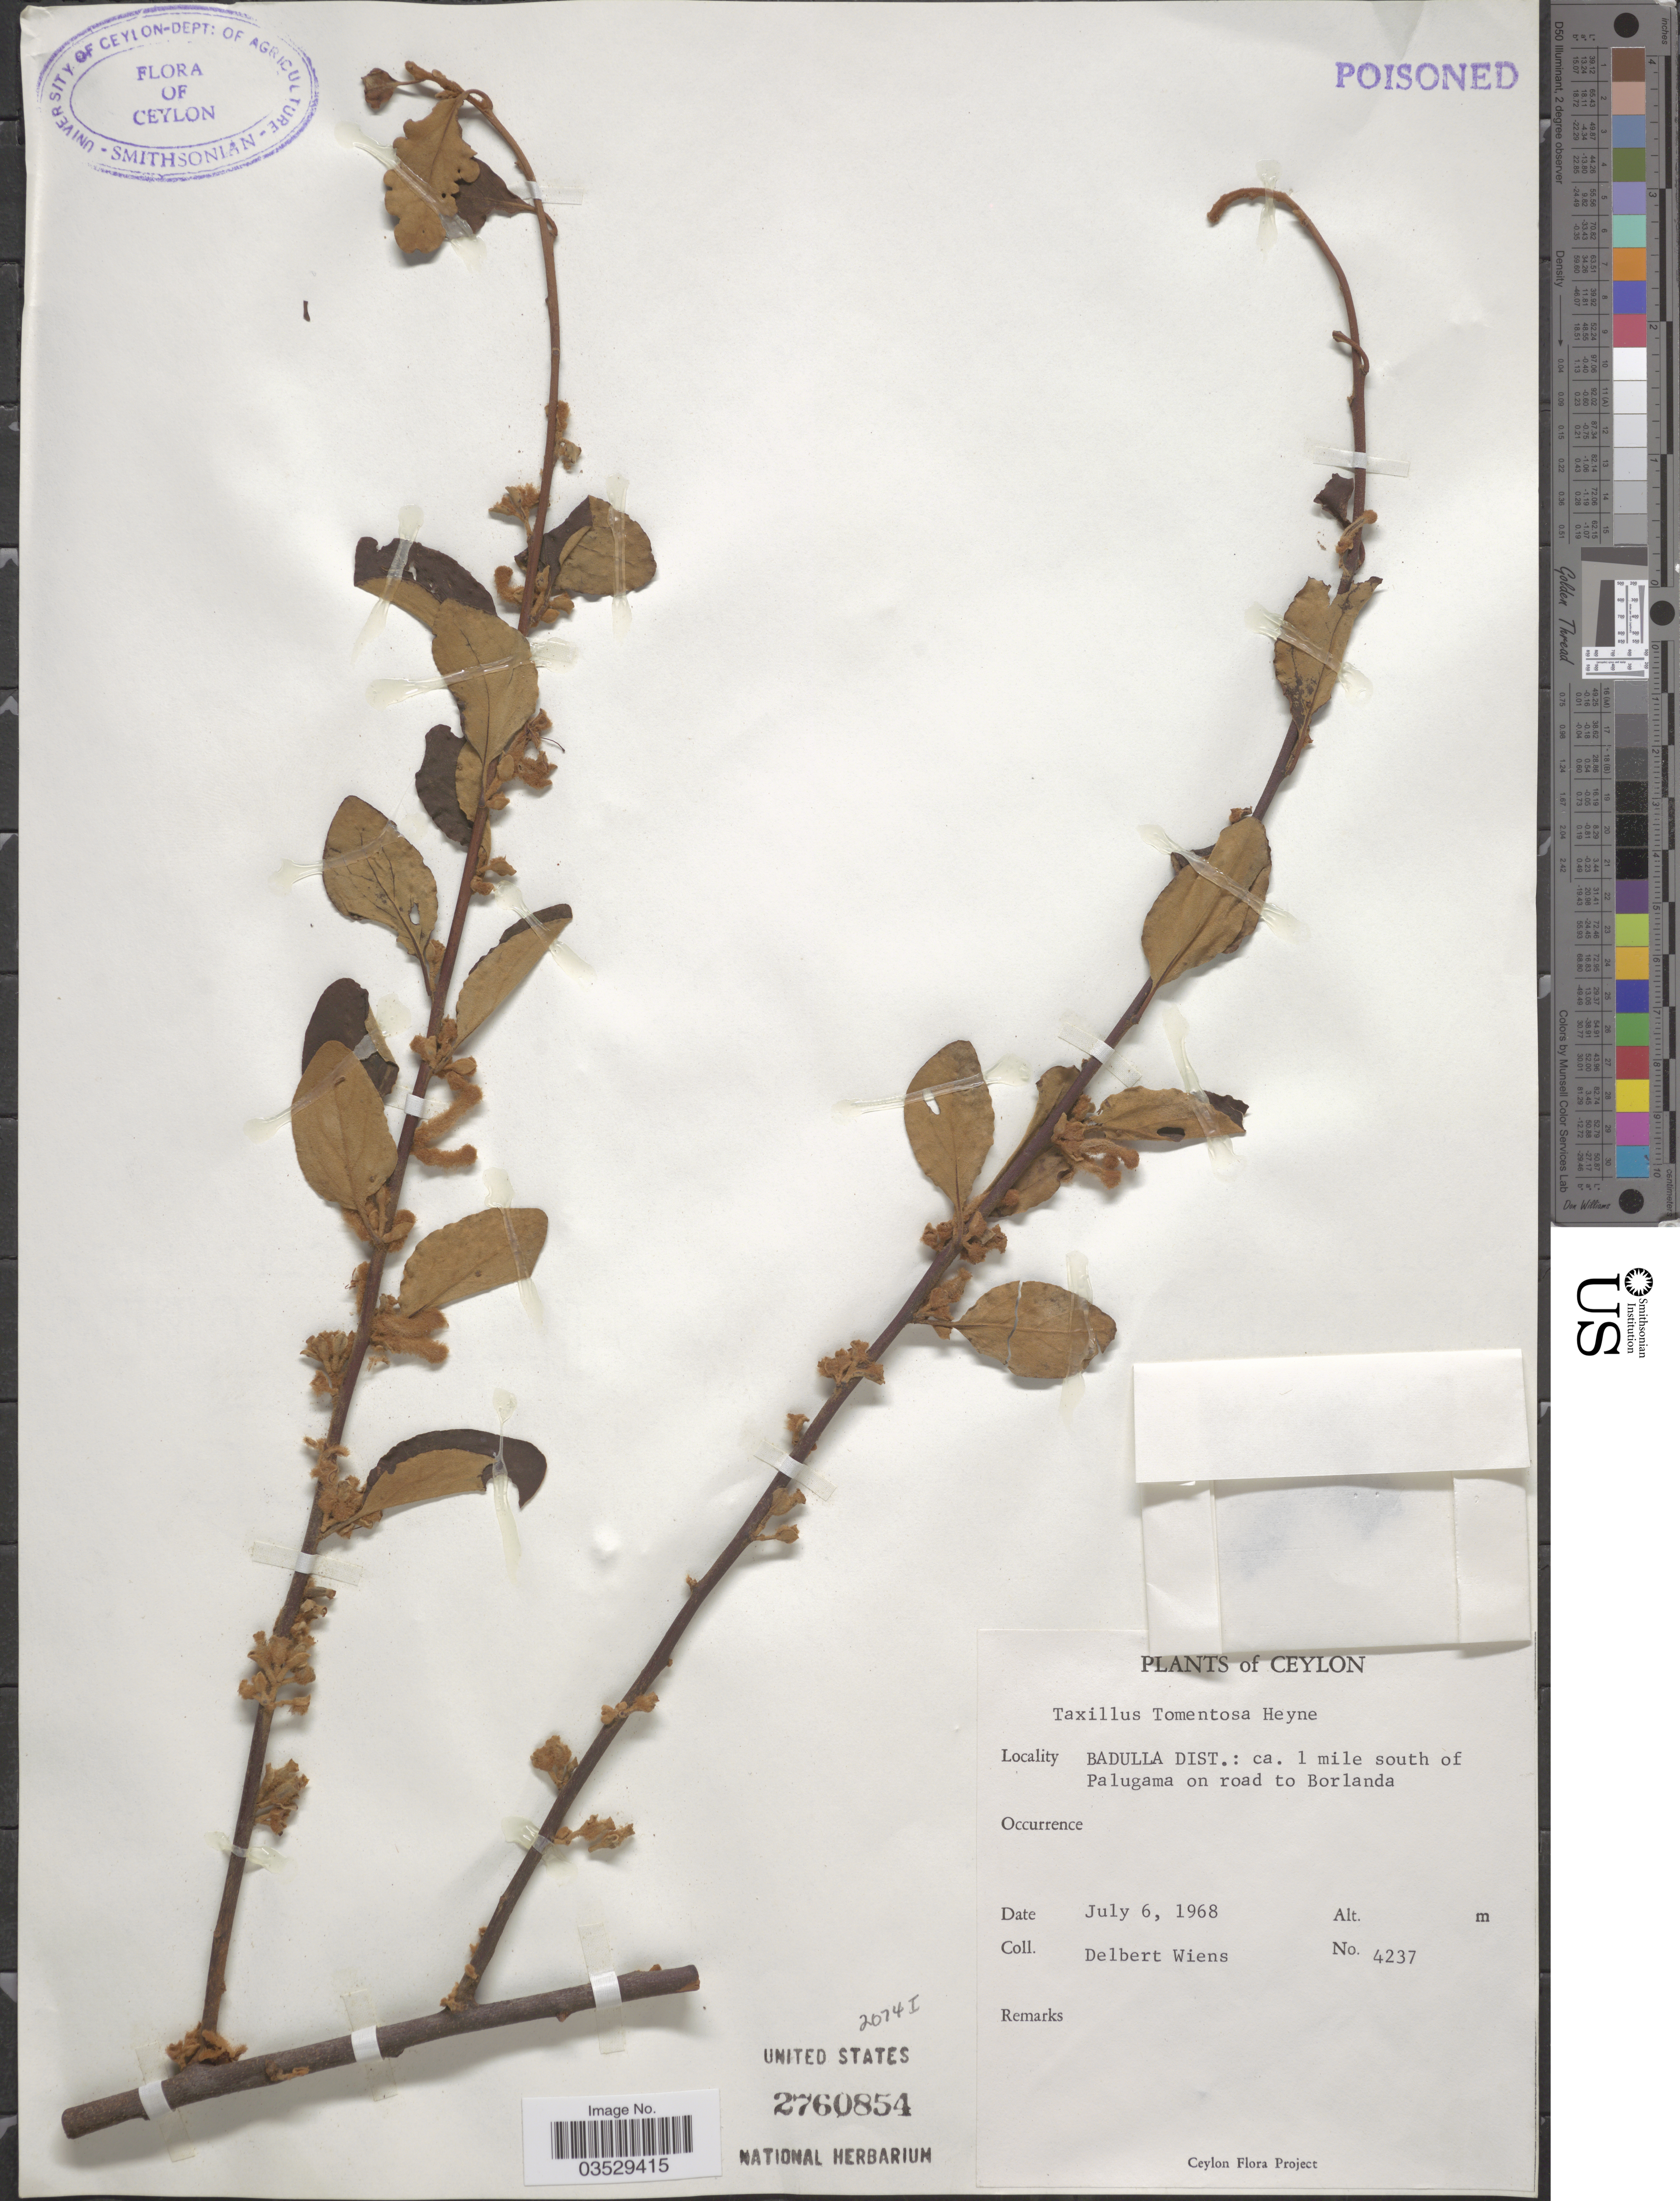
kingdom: Plantae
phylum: Tracheophyta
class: Magnoliopsida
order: Santalales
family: Loranthaceae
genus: Taxillus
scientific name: Taxillus tomentosus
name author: Tiegh.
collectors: D. Wiens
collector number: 4237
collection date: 1968-07-06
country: Sri Lanka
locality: Ceylon. Badulla Dist.: ca. 1 mile south of Palugama on road to Borlanda.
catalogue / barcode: US 2760854